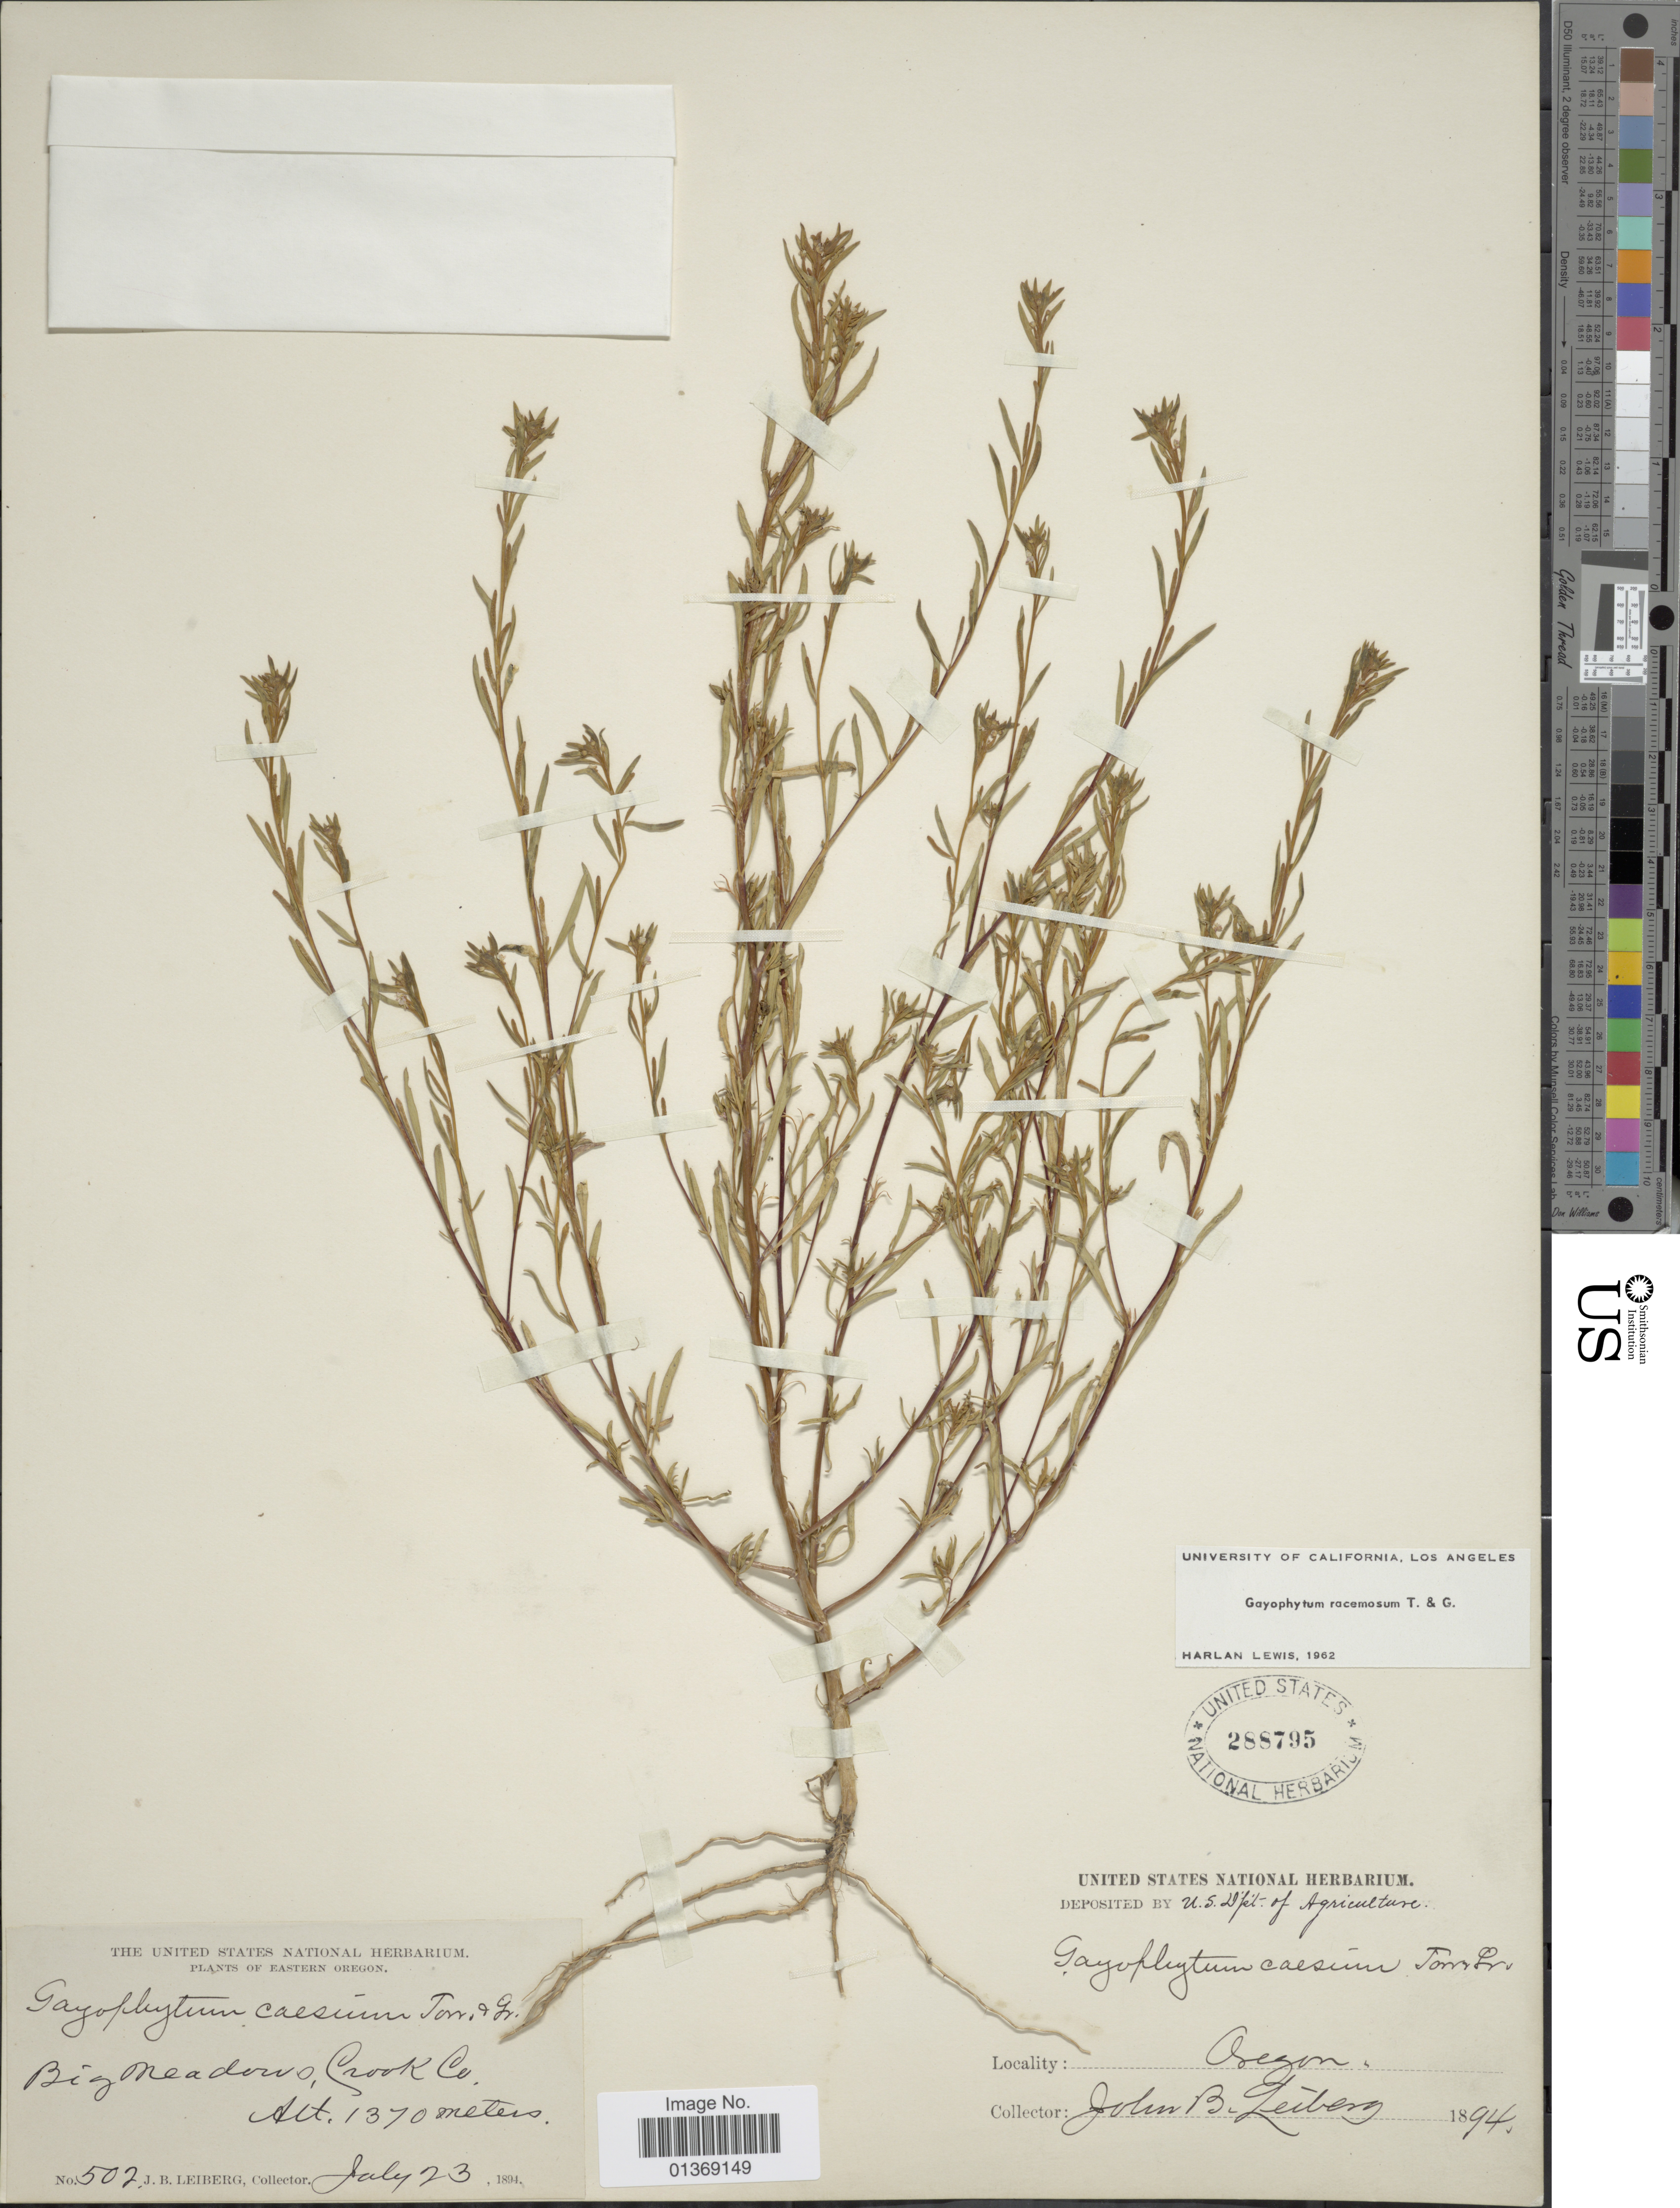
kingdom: Plantae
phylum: Tracheophyta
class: Magnoliopsida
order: Myrtales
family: Onagraceae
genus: Gayophytum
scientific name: Gayophytum racemosum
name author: Torr. & A. Gray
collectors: J. B. Leiberg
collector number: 502*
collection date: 1894-07-23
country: United States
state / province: Oregon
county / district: Crook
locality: Eastern Oregon, Big Meadows, Crook Co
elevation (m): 1370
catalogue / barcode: US 288795